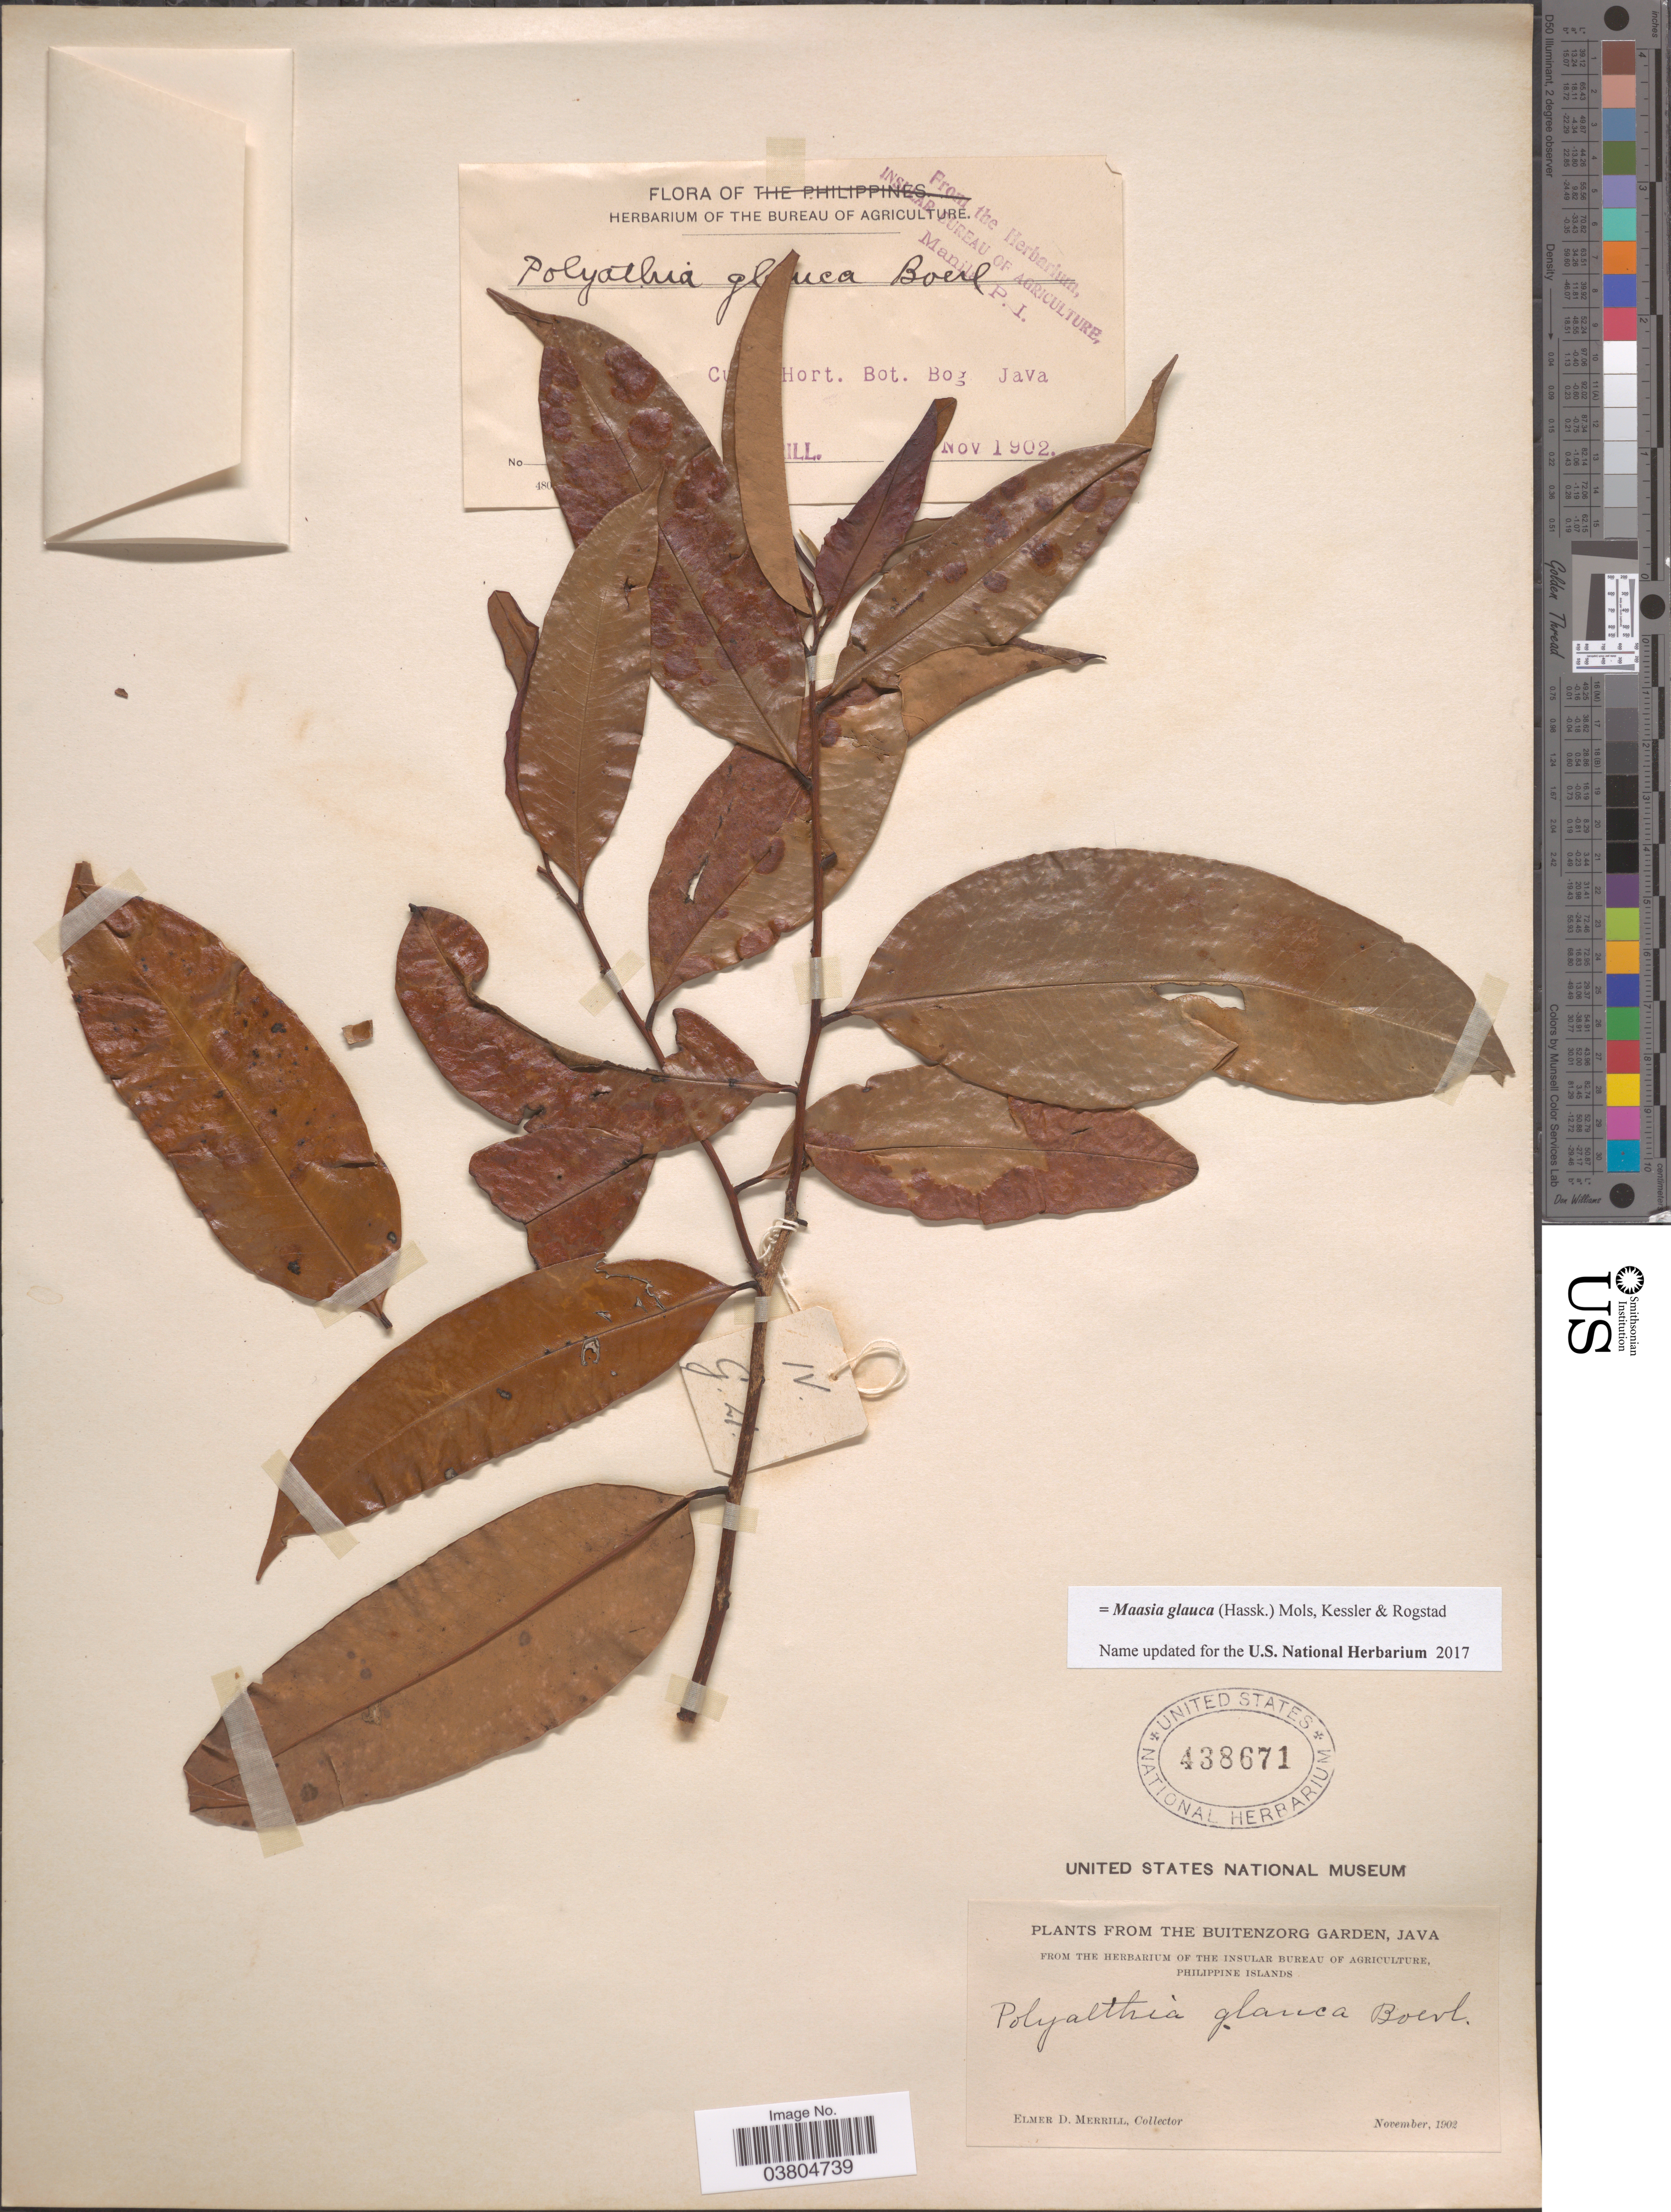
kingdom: Plantae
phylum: Tracheophyta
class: Magnoliopsida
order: Magnoliales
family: Annonaceae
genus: Maasia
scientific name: Maasia glauca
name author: (Hassk.) Mols et al.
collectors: E. D. Merrill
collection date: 1902-11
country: Indonesia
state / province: Java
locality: C [illegible text] Hort. Bot. Bog. The Buitenzorg Garden.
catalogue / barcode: US 438671